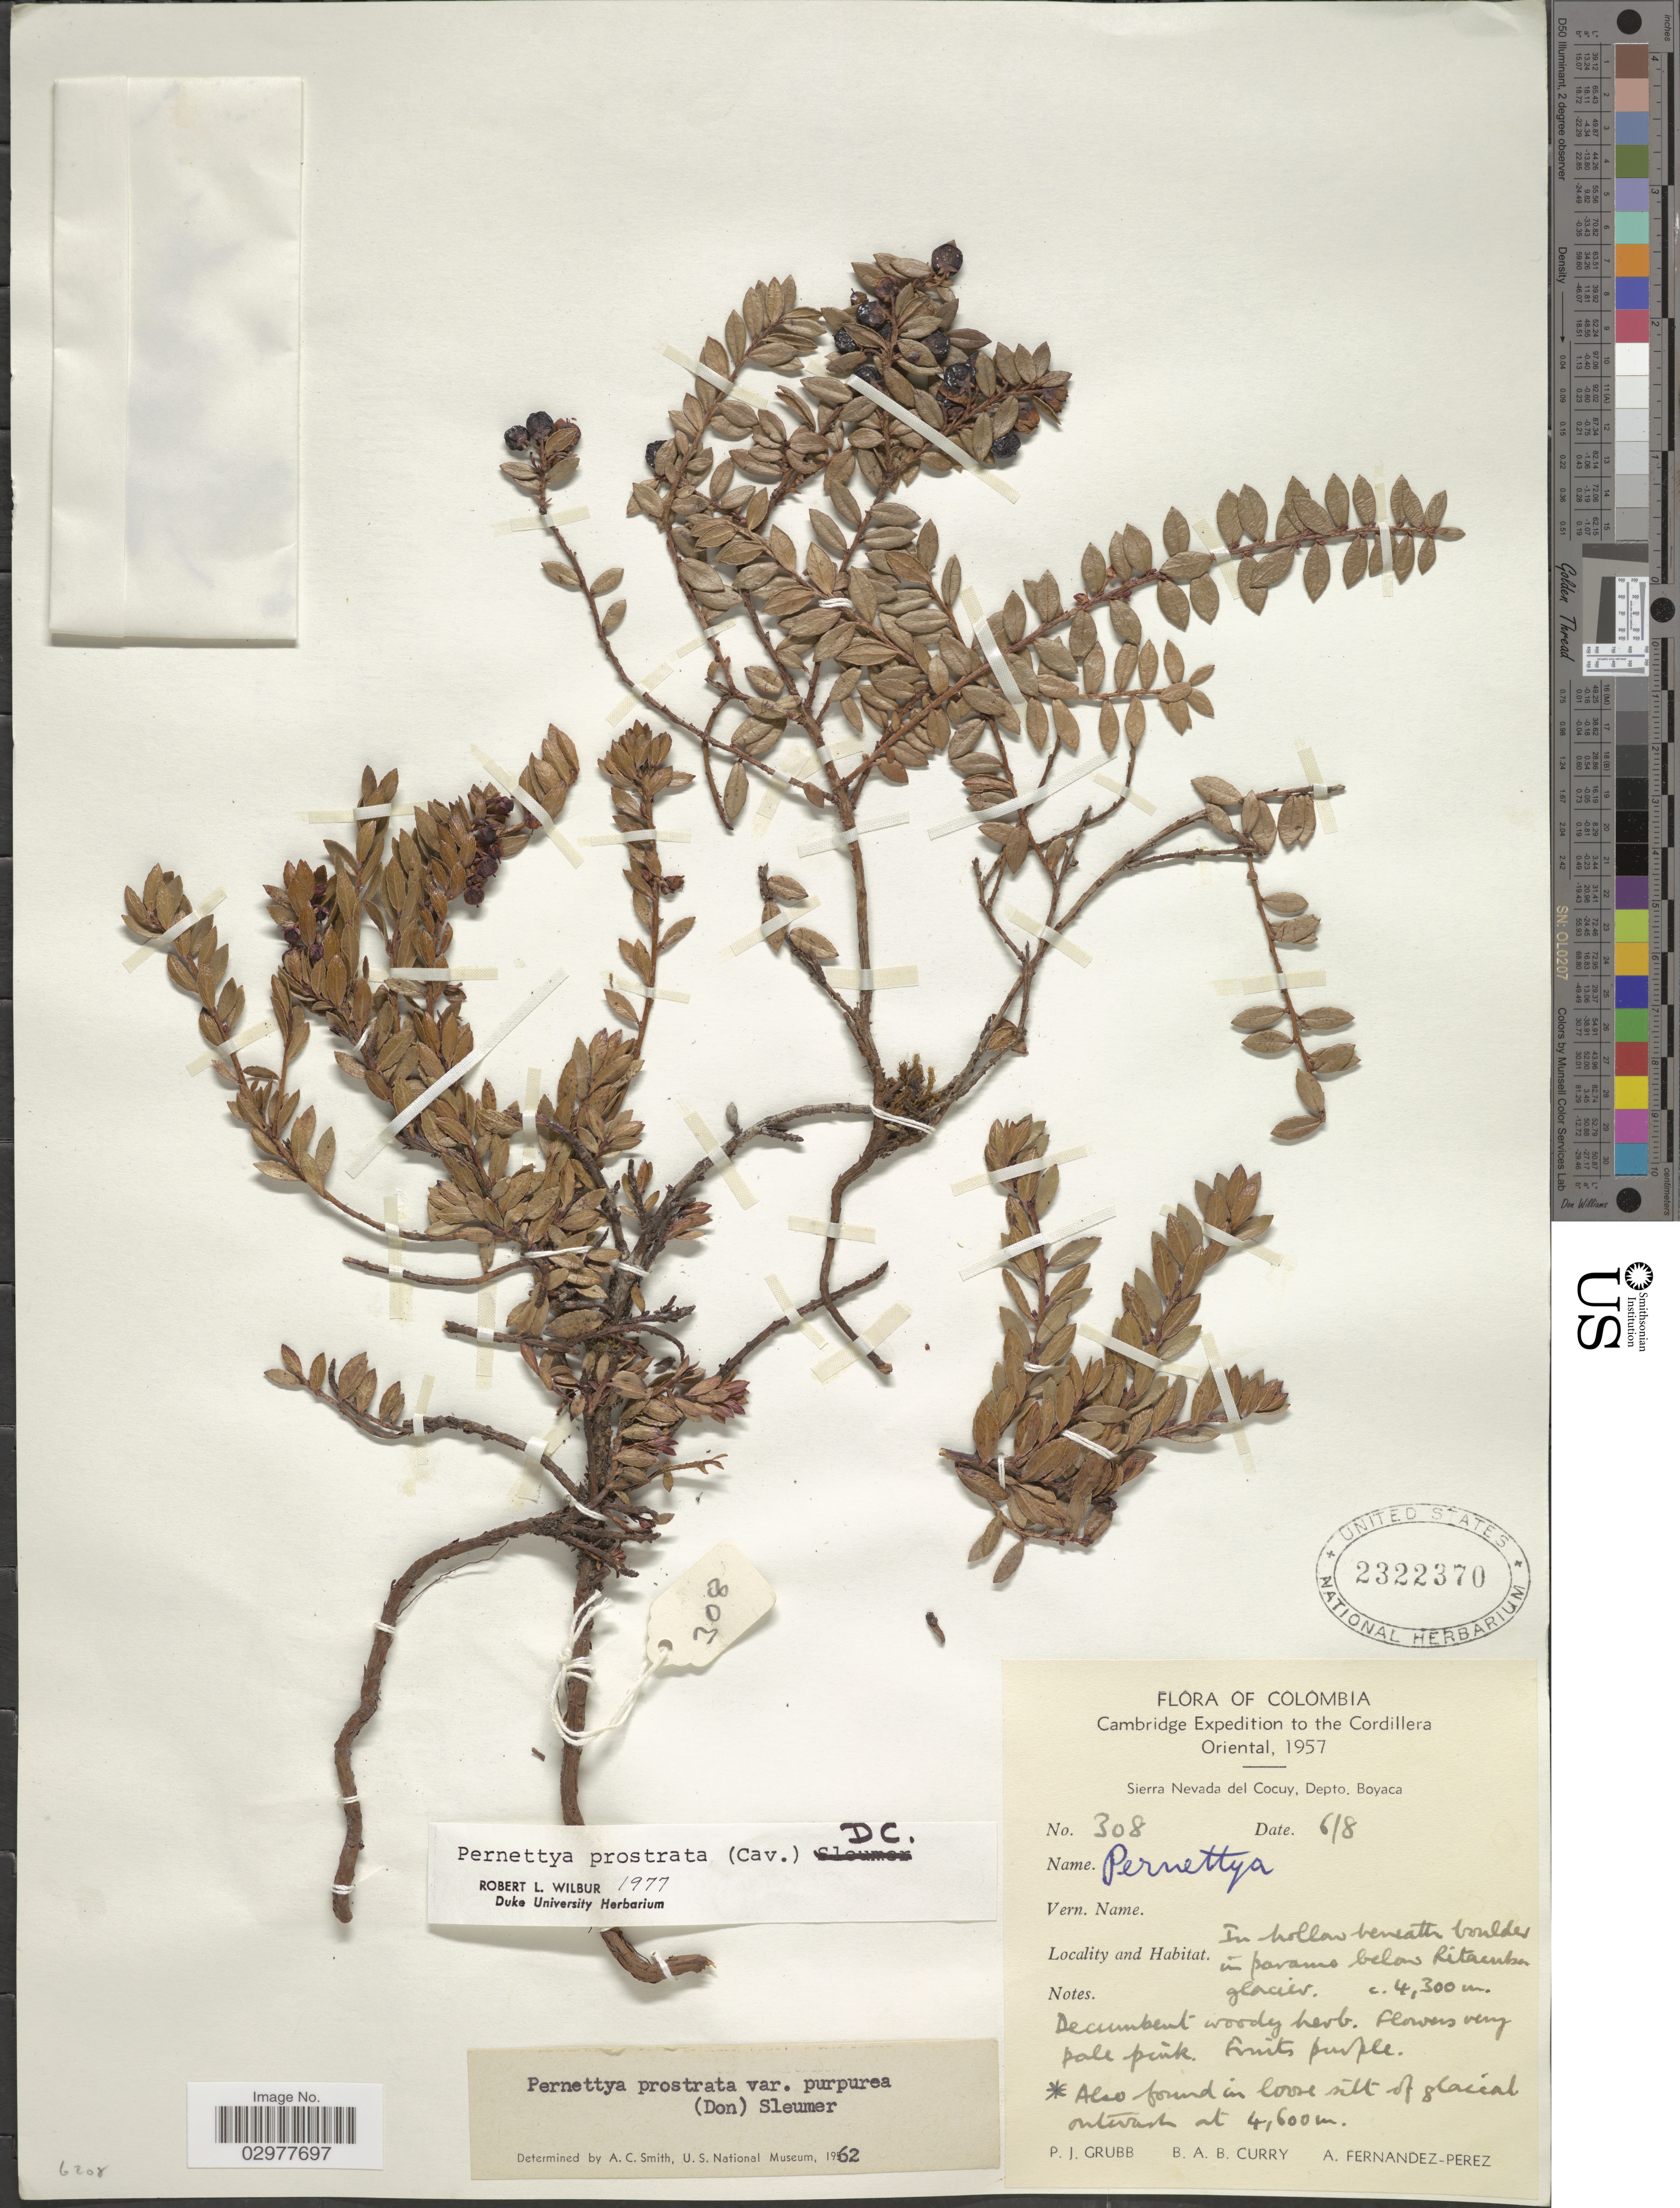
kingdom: Plantae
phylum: Tracheophyta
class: Magnoliopsida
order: Ericales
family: Ericaceae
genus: Pernettya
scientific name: Pernettya prostrata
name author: (Cav.) DC.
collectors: P. J. Grubb, B. A. B. Curry & A. Fernández-Pérez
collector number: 308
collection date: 1957-08-06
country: Colombia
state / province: Boyacá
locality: Cordillera Oriental, Sierra Nevada del Cocuy, Depto. Boyaca, in hollow beneath boulders in paramo below Ritacuba glacier.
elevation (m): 4300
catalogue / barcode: US 2322370